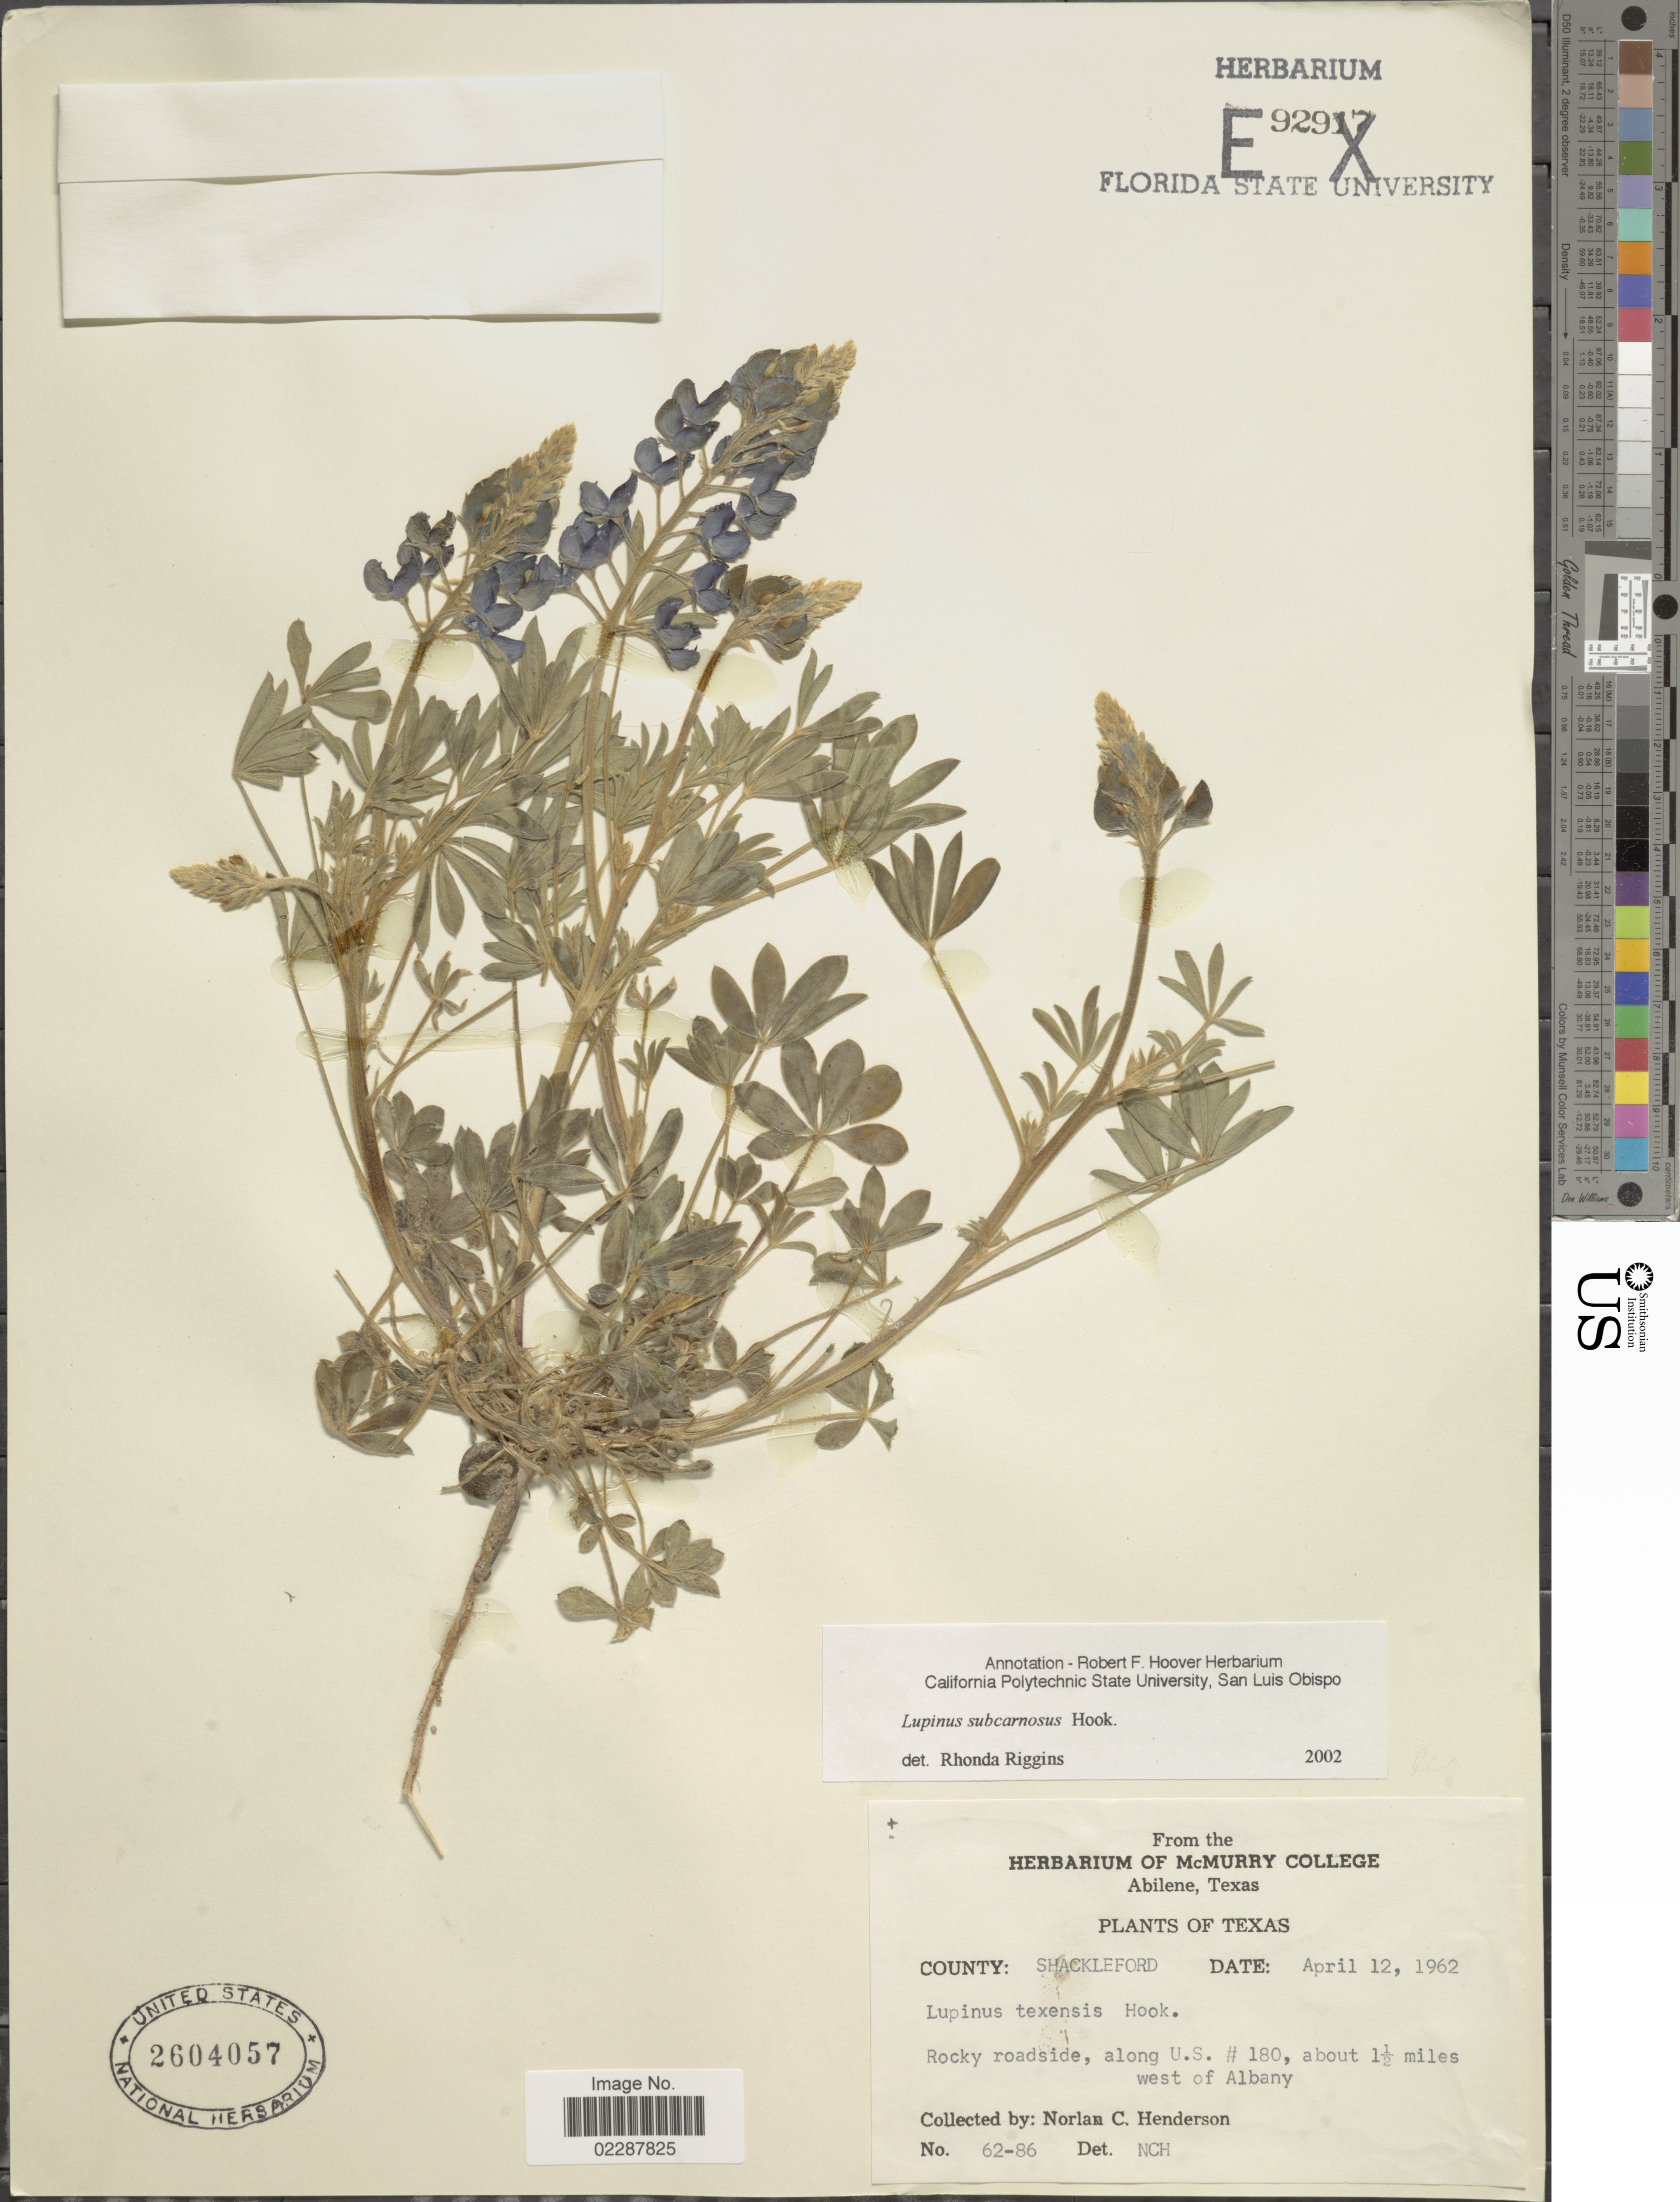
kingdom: Plantae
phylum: Tracheophyta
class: Magnoliopsida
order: Fabales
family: Fabaceae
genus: Lupinus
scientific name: Lupinus subcarnosus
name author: Hook.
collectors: N. C. Henderson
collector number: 62-86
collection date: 1962-04-12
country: United States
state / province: Texas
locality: County: Shackleford, Rocky roadside, along U.S. #180, about 1 ½ miles west of Albany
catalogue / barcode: US 2604057